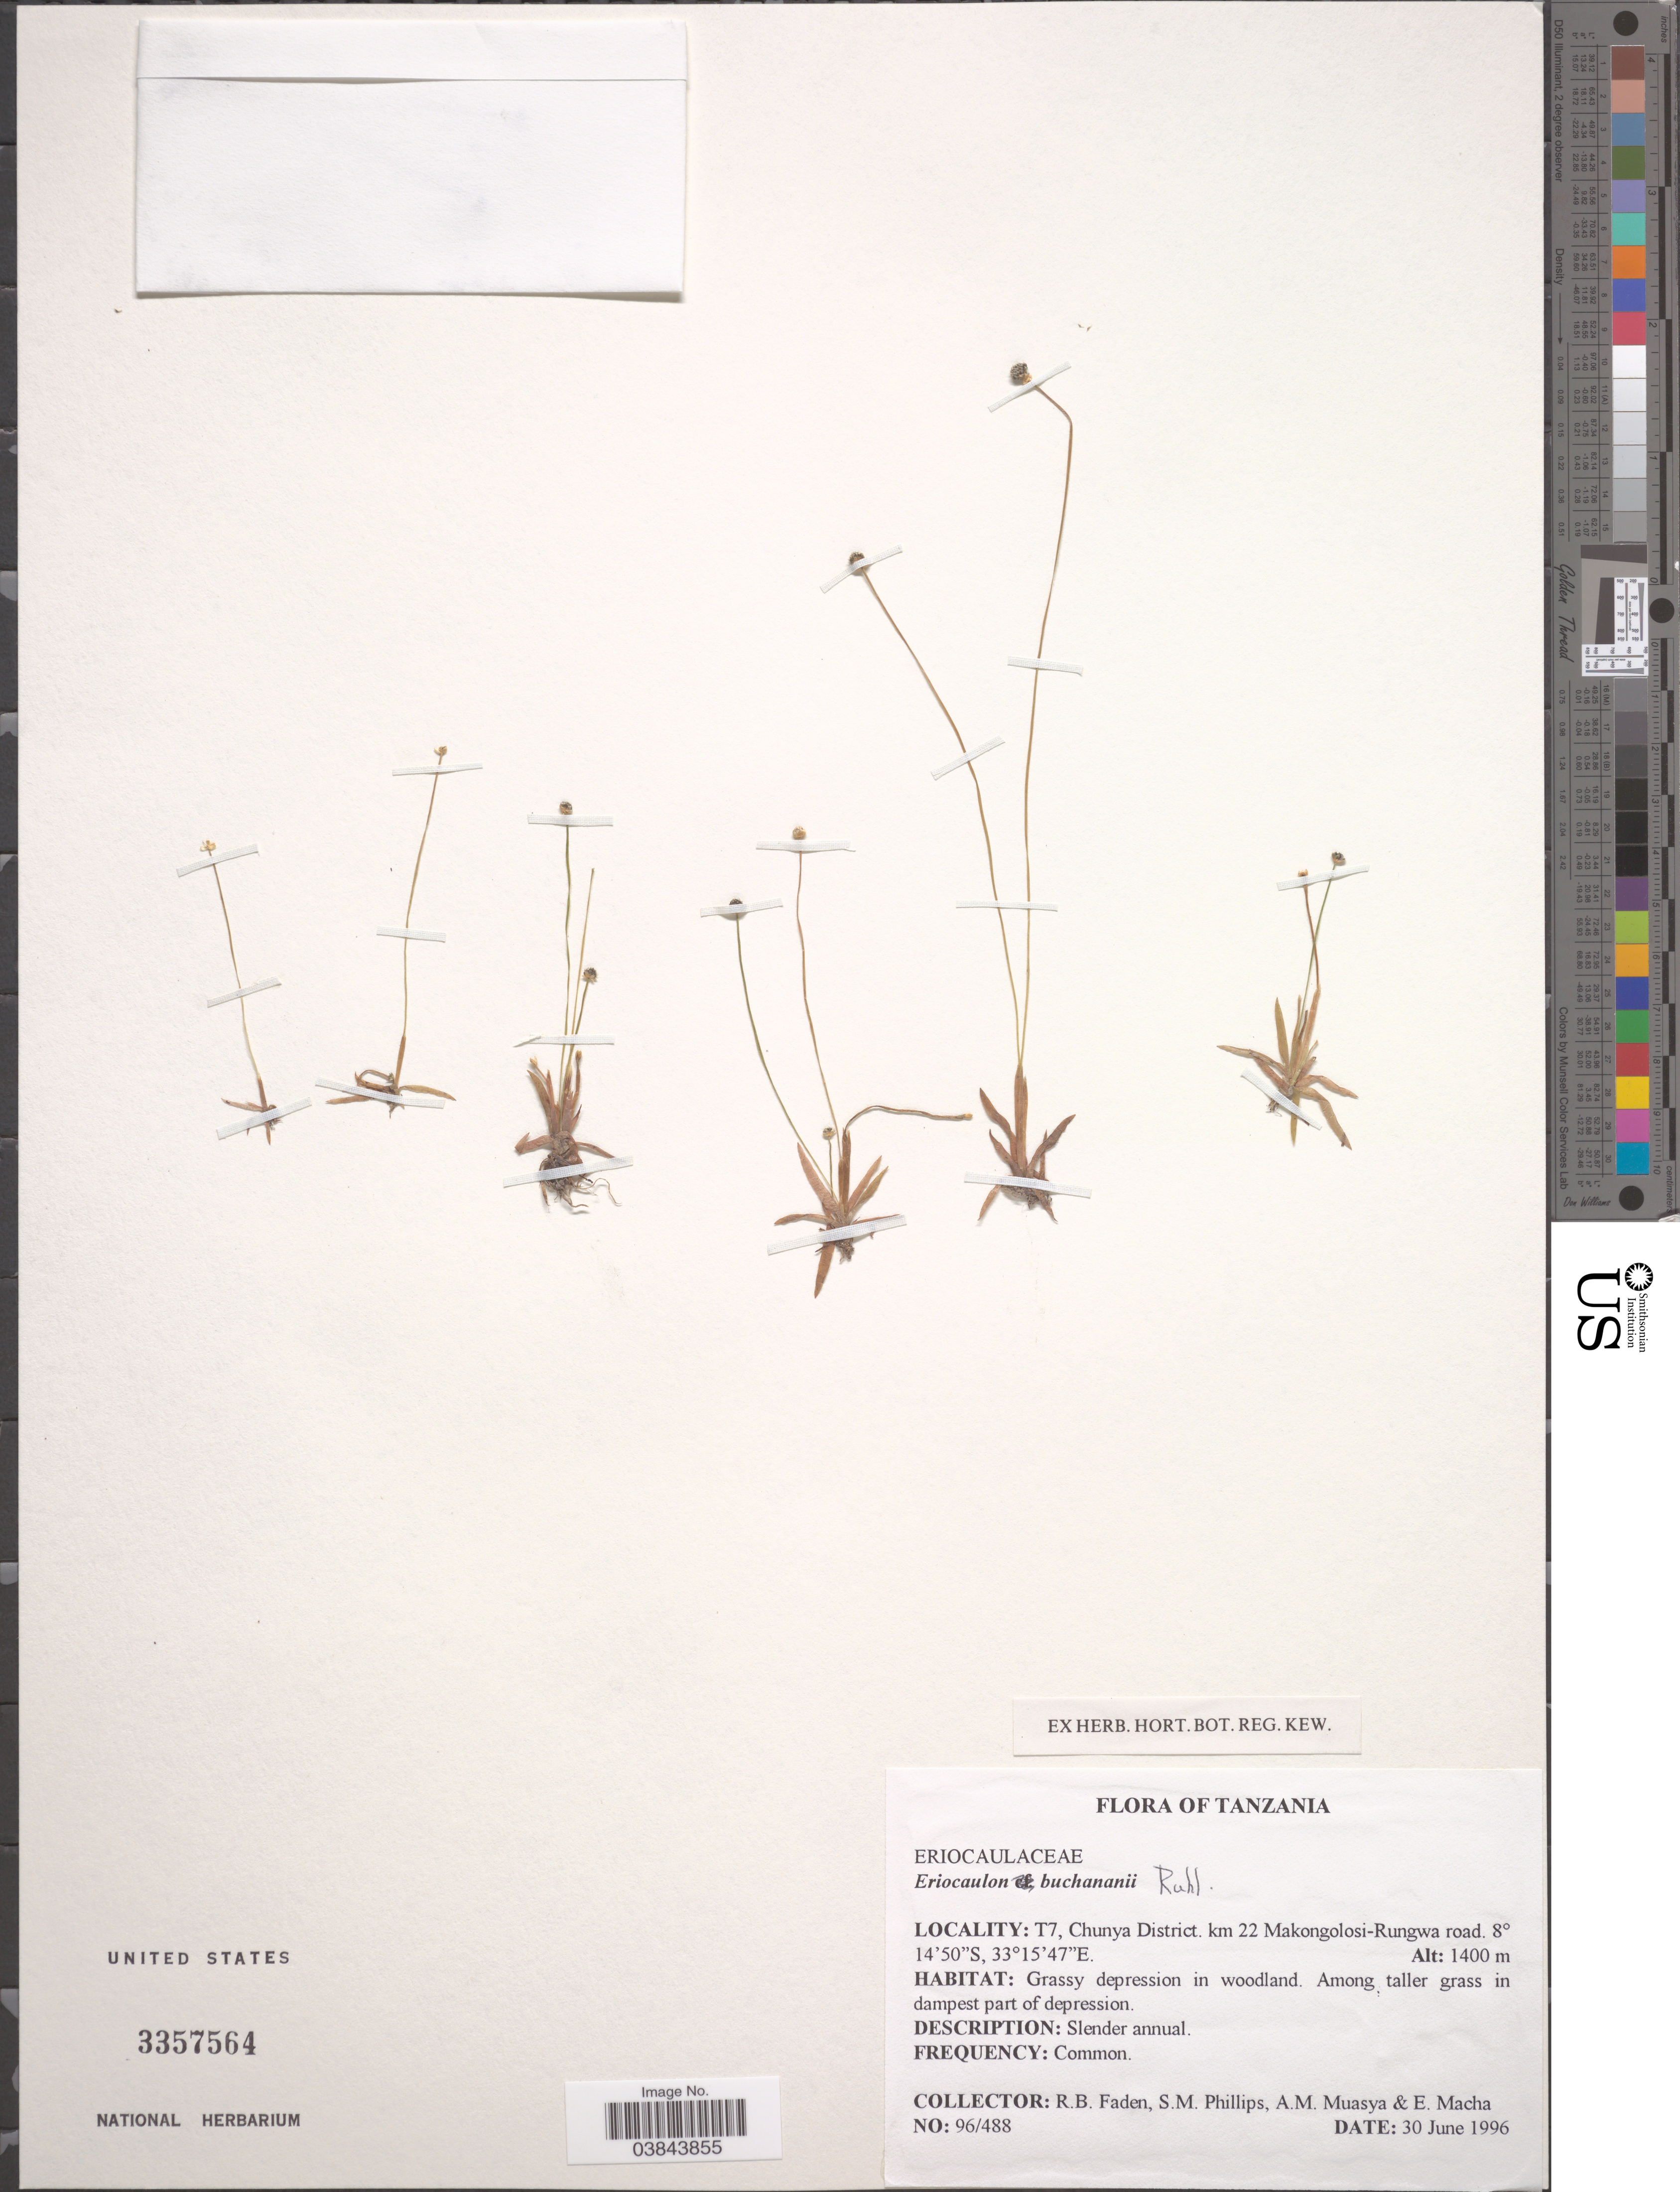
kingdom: Plantae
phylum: Tracheophyta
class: Liliopsida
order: Poales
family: Eriocaulaceae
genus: Eriocaulon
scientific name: Eriocaulon buchananii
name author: Ruhland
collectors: R. B. Faden, S. M. Phillips, A. Muasya & E. Macha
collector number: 96/488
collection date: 1996-06-30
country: Tanzania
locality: T7, Chunya District. km 22 Makongolosi-Rungwa road.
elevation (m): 1400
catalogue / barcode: US 3357564